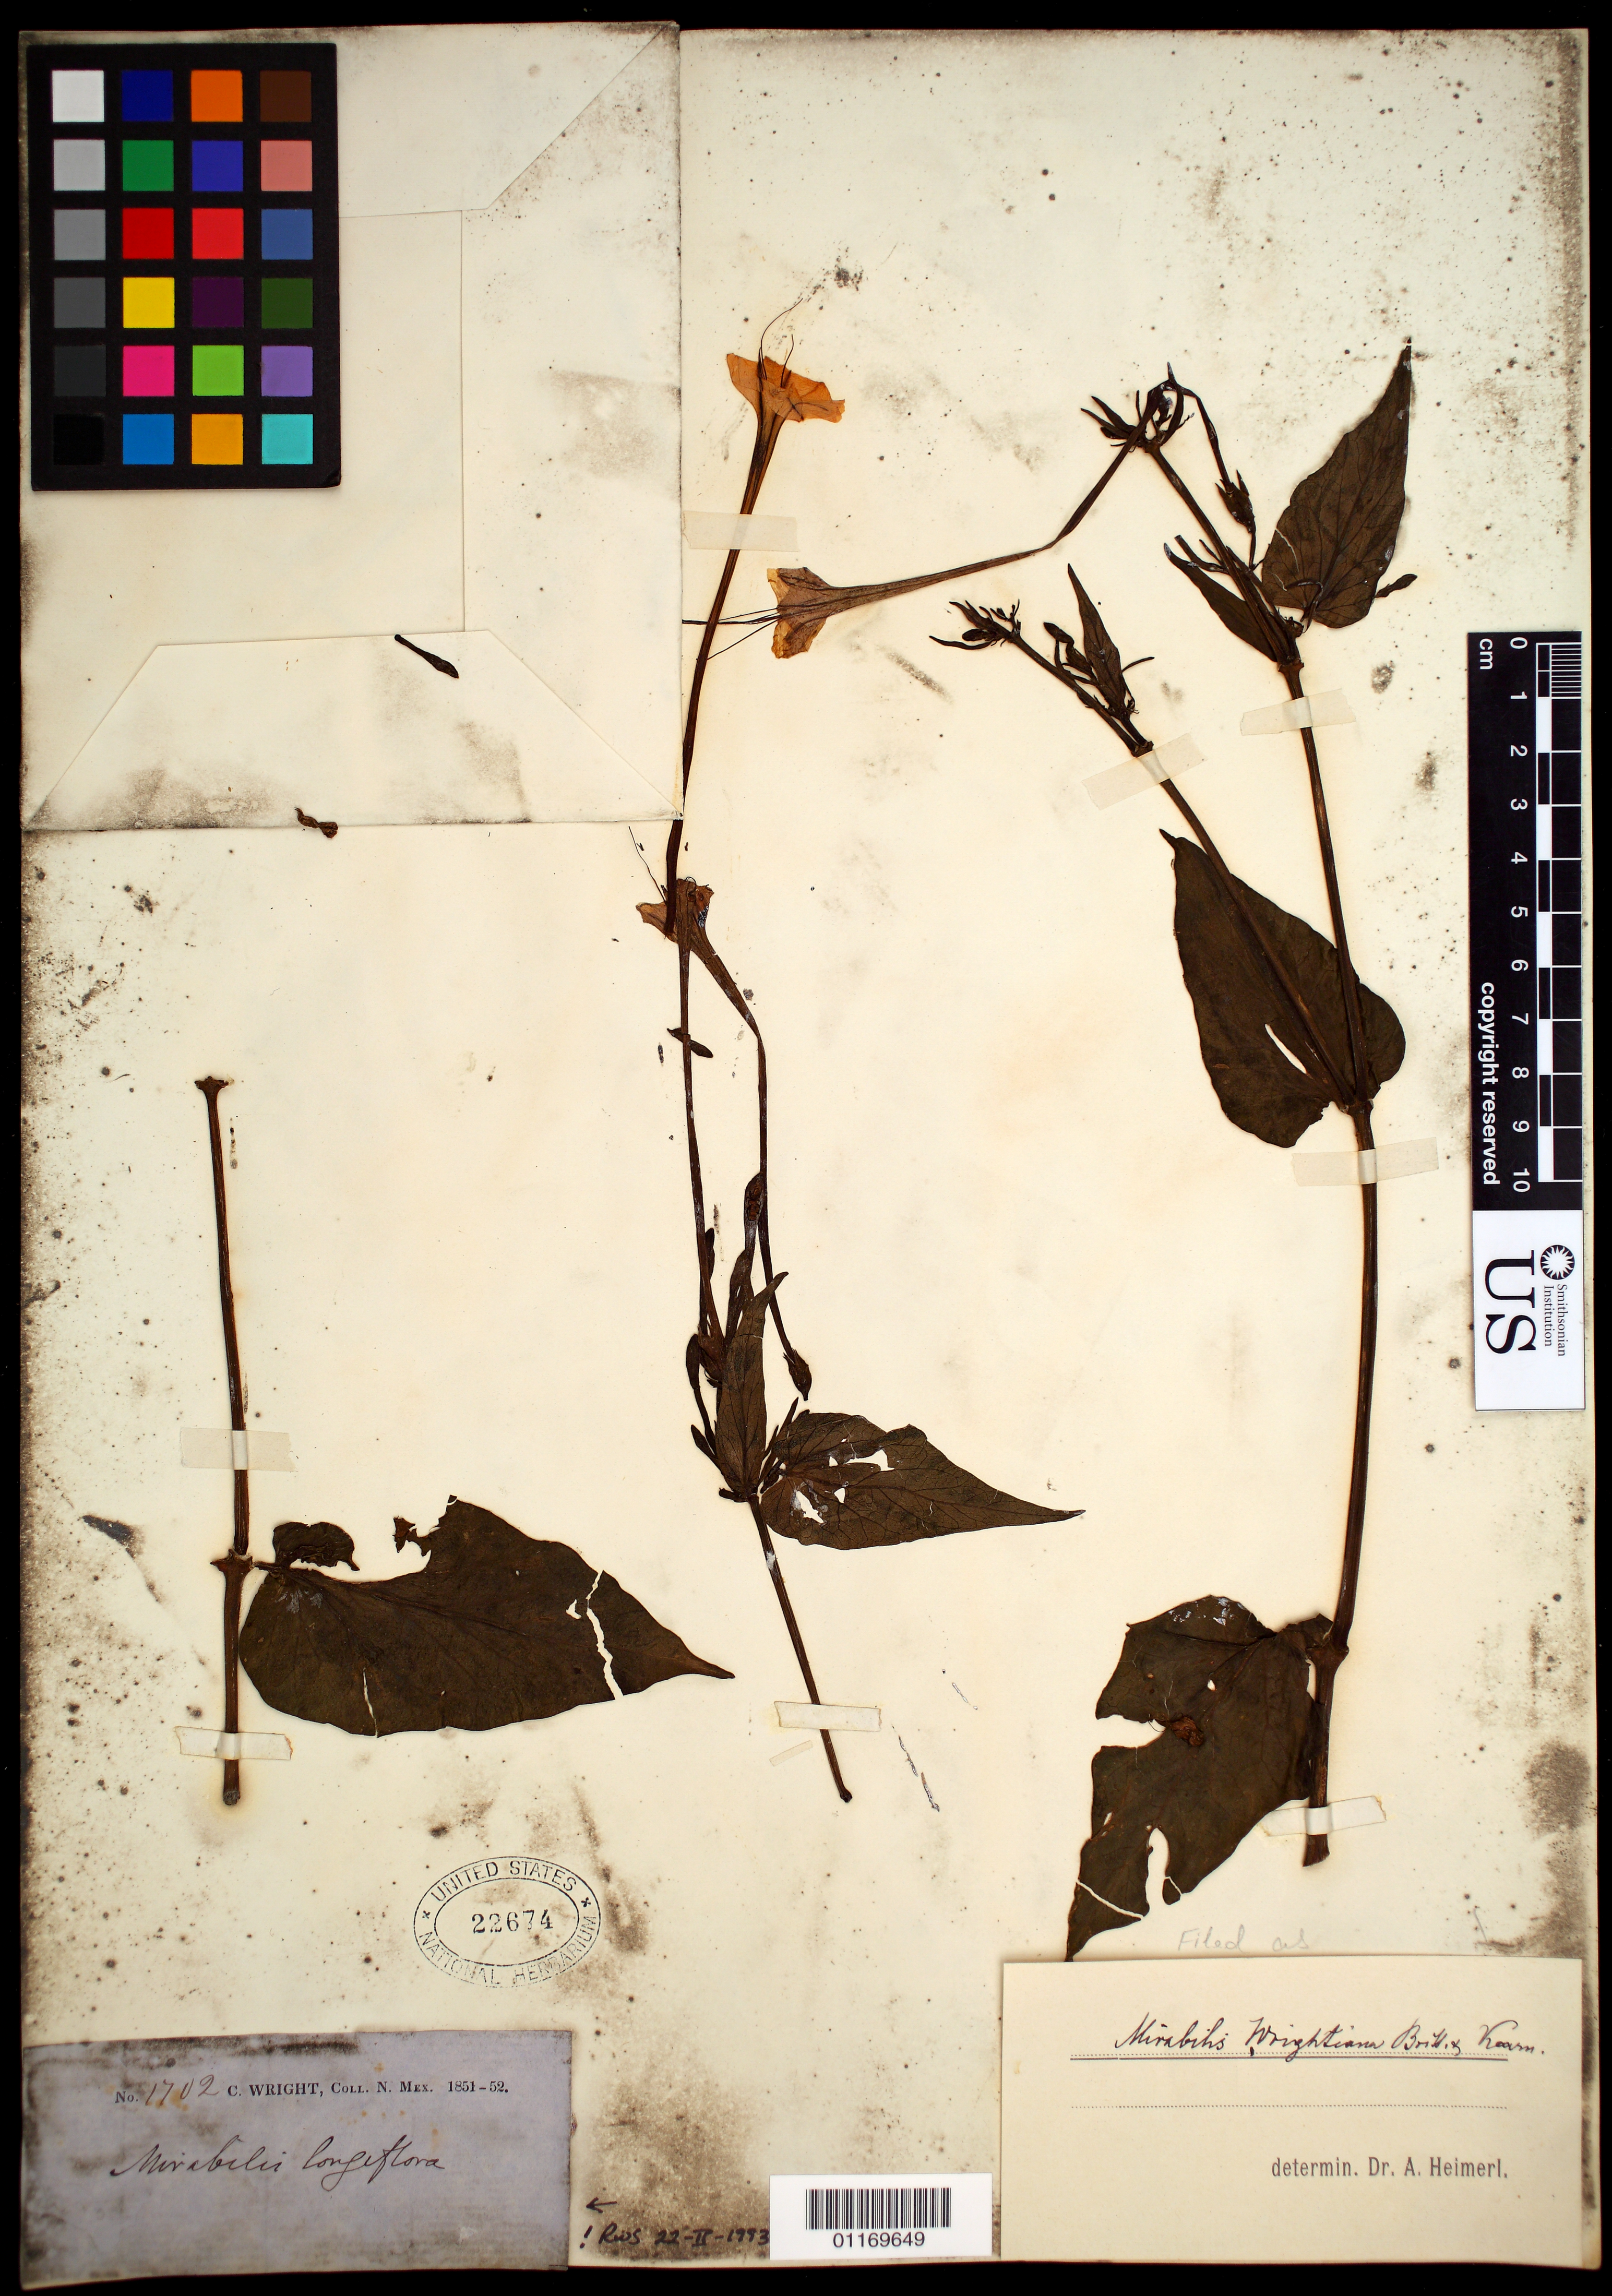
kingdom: Plantae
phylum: Tracheophyta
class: Magnoliopsida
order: Caryophyllales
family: Nyctaginaceae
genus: Mirabilis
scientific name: Mirabilis wrightiana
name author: A. Gray & Britton ex Kearney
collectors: C. Wright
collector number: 1702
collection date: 1851/1852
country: United States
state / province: New Mexico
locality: "N. Mex." [=northern Mexico or New Mexico? either way possibly referring to present-day Arizona or Texas]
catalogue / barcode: US 22674